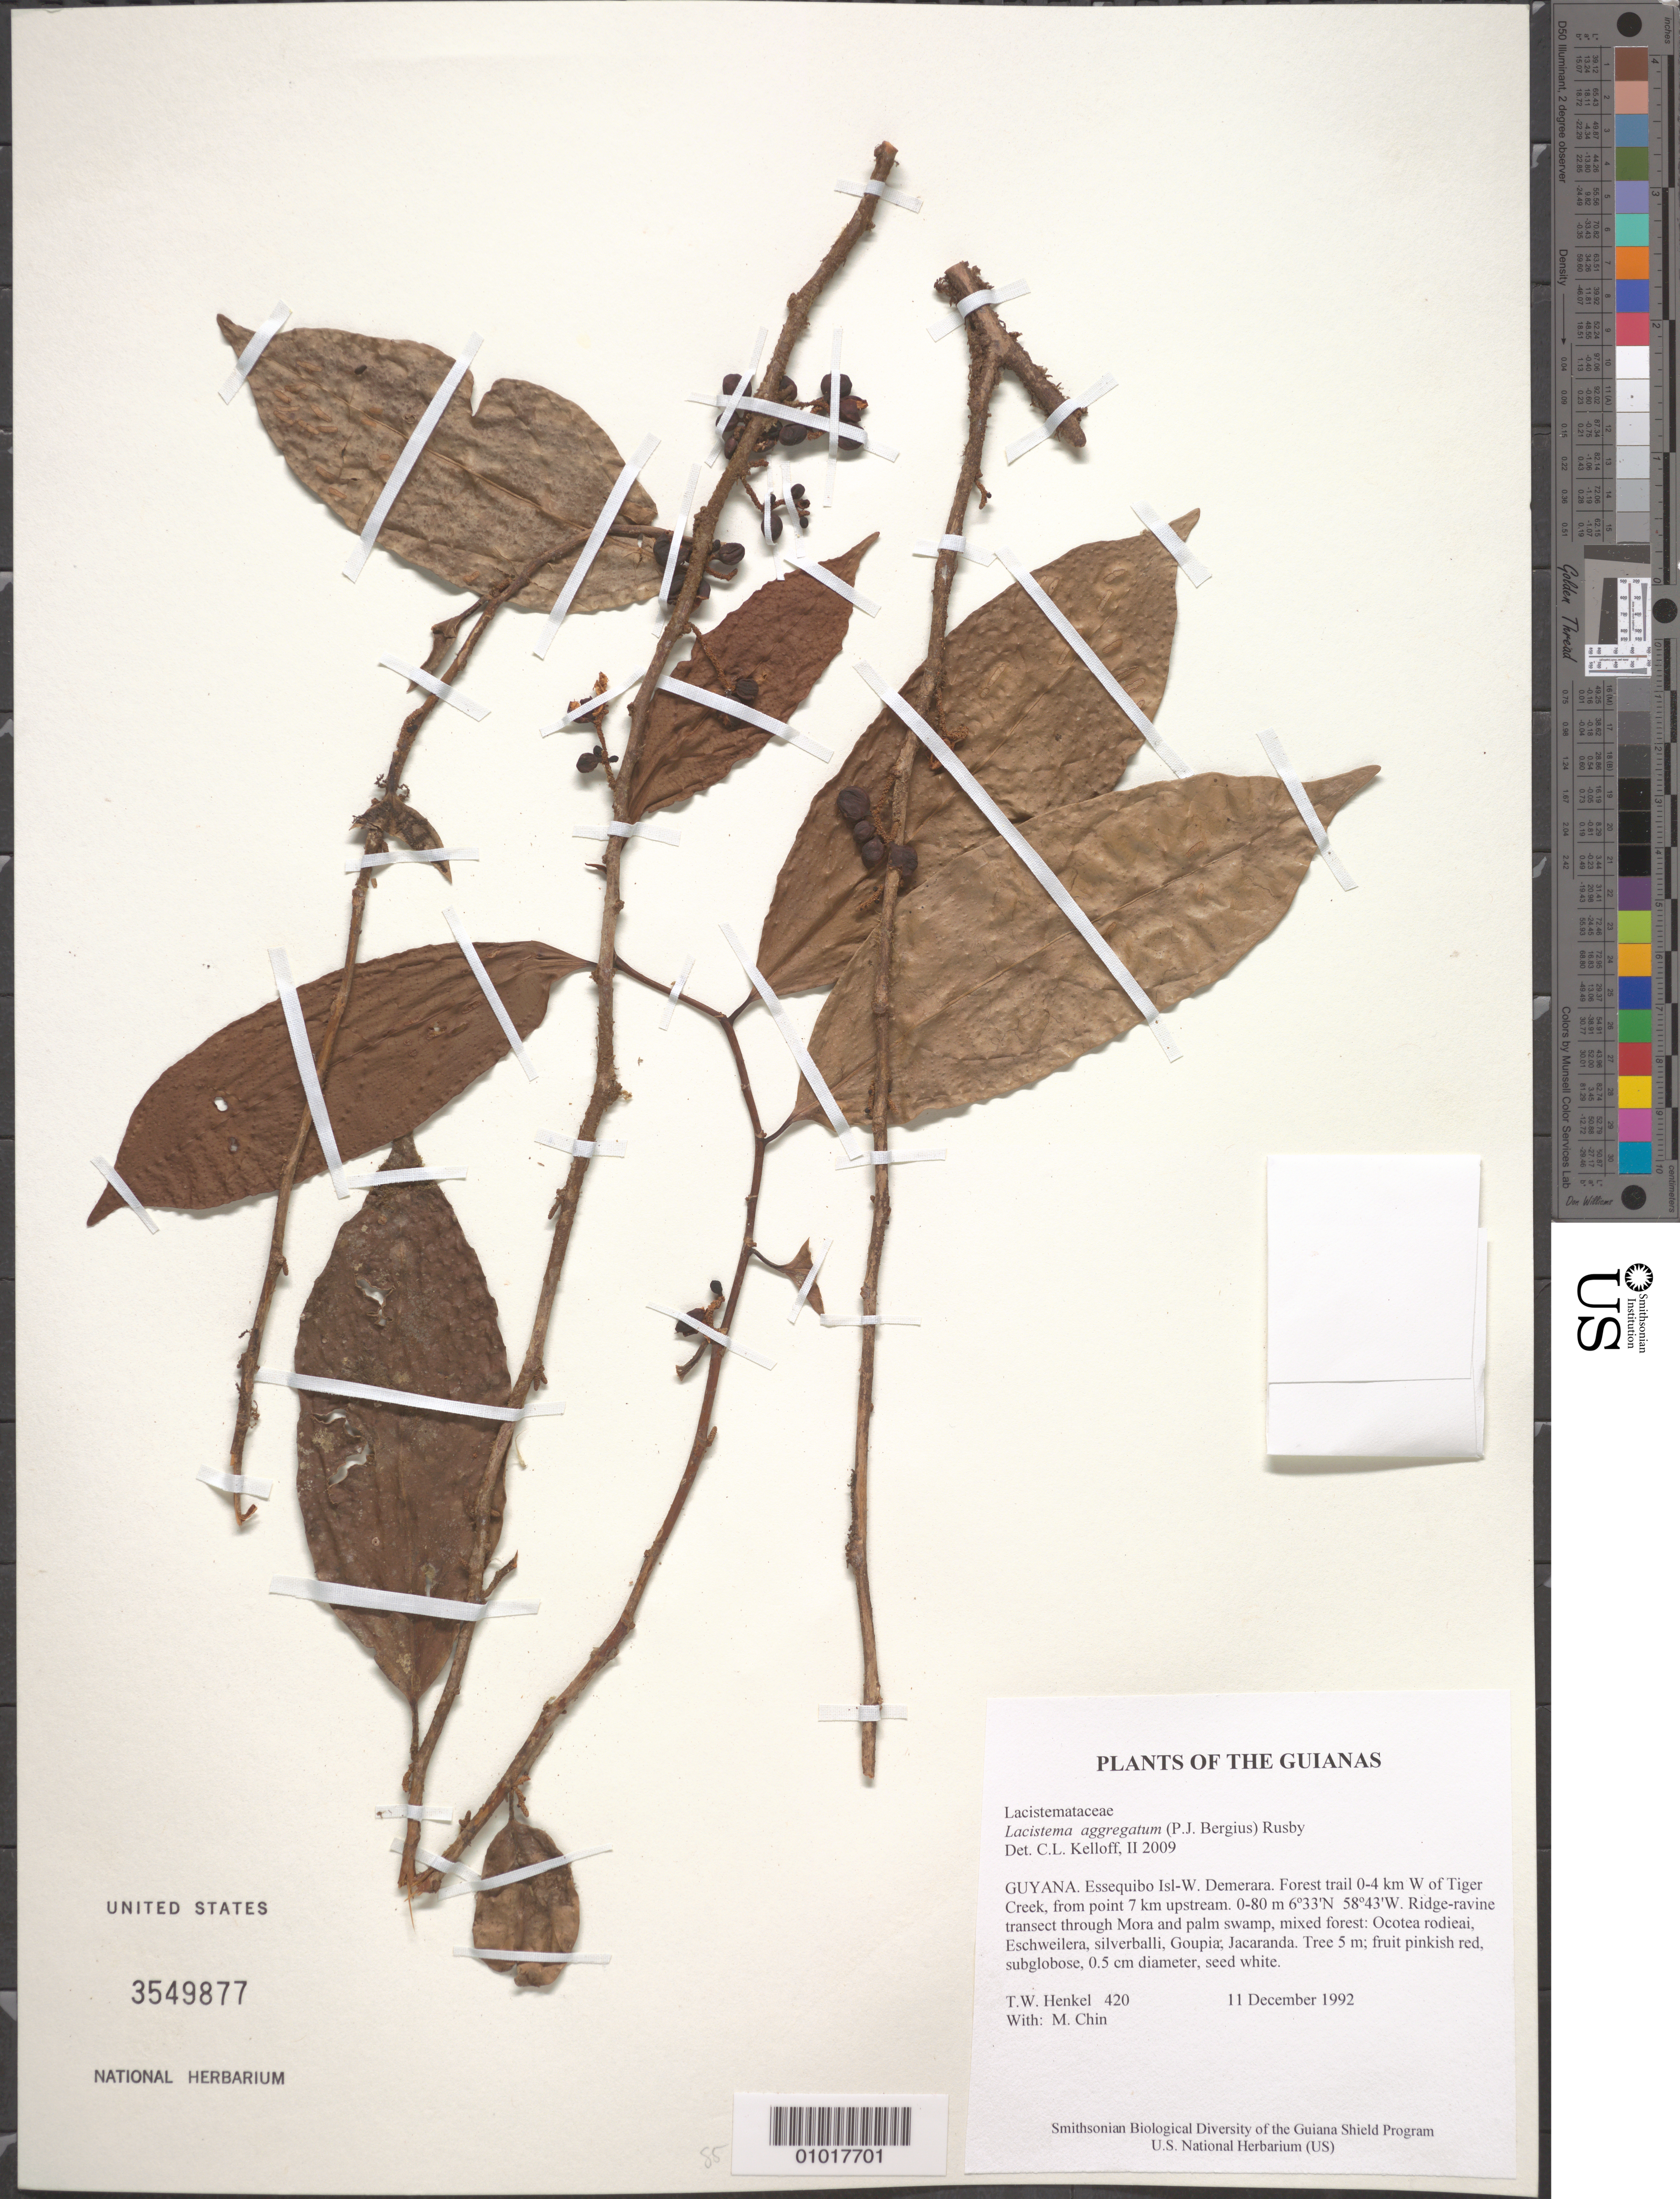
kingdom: Plantae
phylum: Tracheophyta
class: Magnoliopsida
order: Malpighiales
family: Lacistemataceae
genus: Lacistema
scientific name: Lacistema aggregatum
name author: (P.J. Bergius) Rusby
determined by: Kelloff, Carol L., (US), Smithsonian Institution - National Museum of Natural History (UNITED STATES)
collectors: T. Henkel & M. Chin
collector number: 420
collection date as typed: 11 December 1992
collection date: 1992-12-11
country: Guyana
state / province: Essequibo Isl-W. Demerara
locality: Forest trail 0-4 km W of Tiger Creek, from point 7 km upstream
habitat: Ridge-ravine transect through Mora and palm swamp, mixed forest: Ocotea rodieai, Eschweilera, silverballi, Goupia, Jacaranda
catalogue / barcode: US 3549877